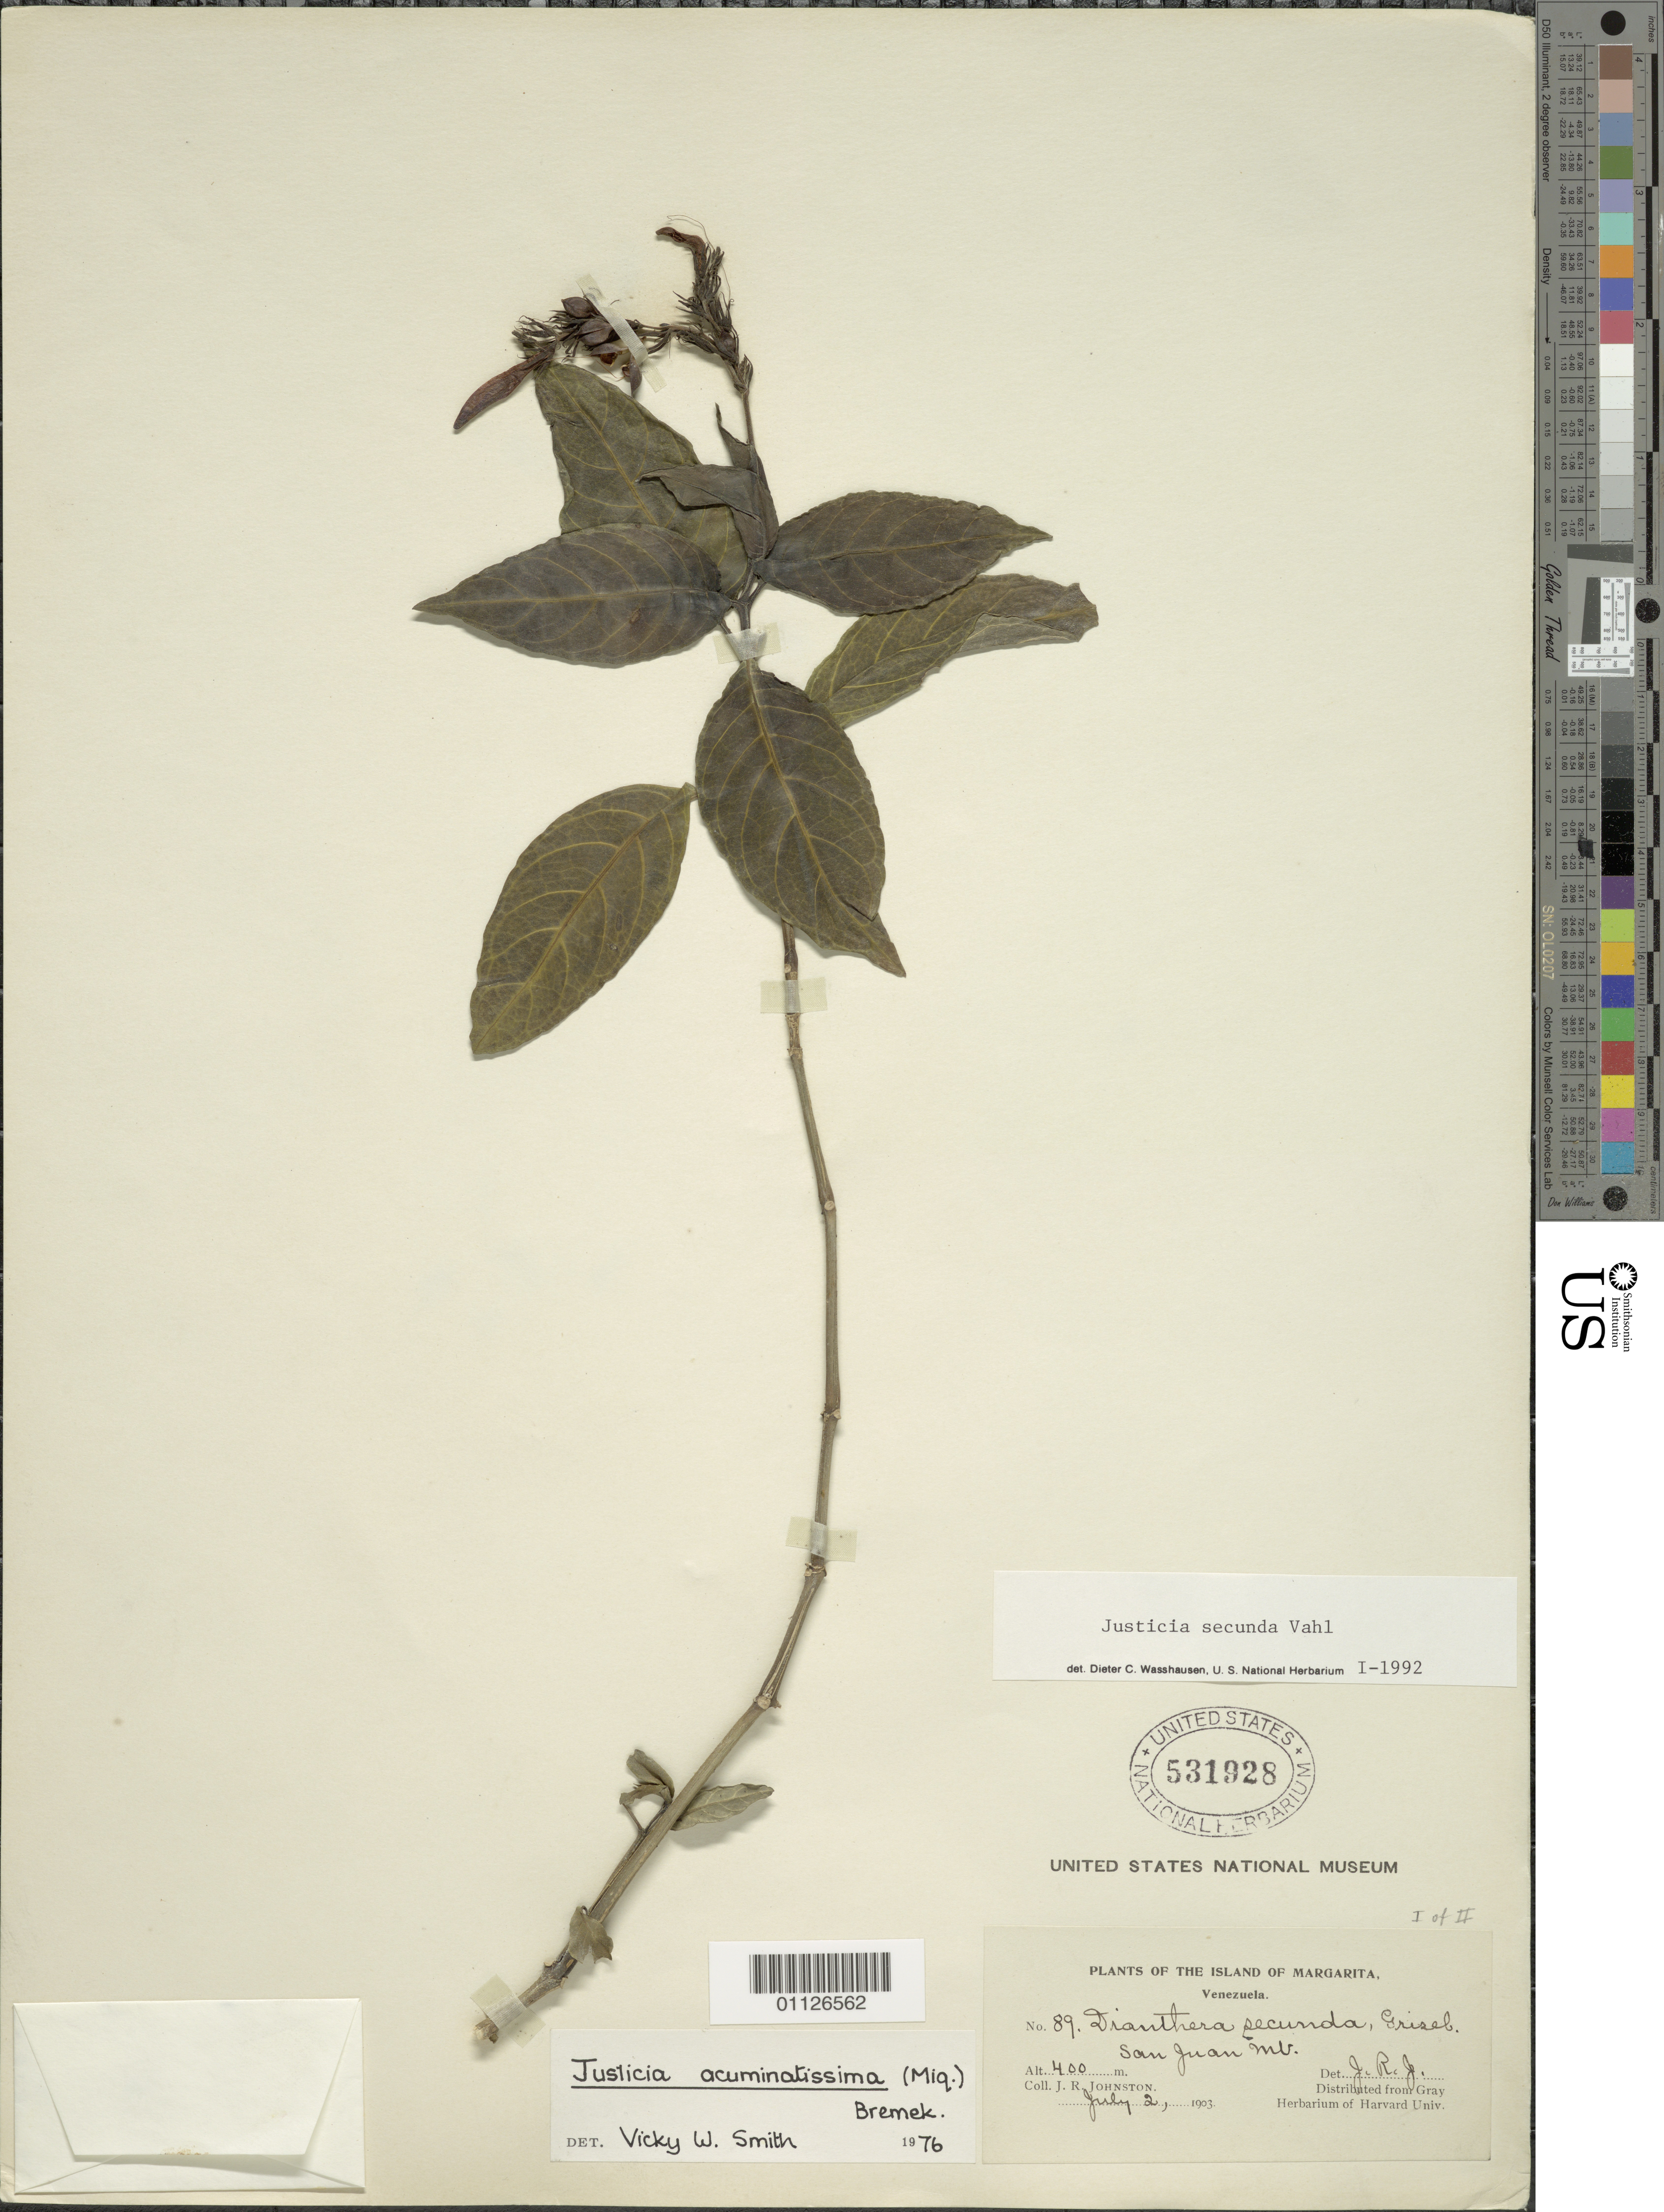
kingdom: Plantae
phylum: Tracheophyta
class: Magnoliopsida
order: Lamiales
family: Acanthaceae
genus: Justicia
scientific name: Justicia secunda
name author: Vahl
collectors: J. Johnston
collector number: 89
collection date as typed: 02 Jul 1903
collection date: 1903-07-02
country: Venezuela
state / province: Nueva Esparta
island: Margarita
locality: San Juan Mt.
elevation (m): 400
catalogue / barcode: US 532928